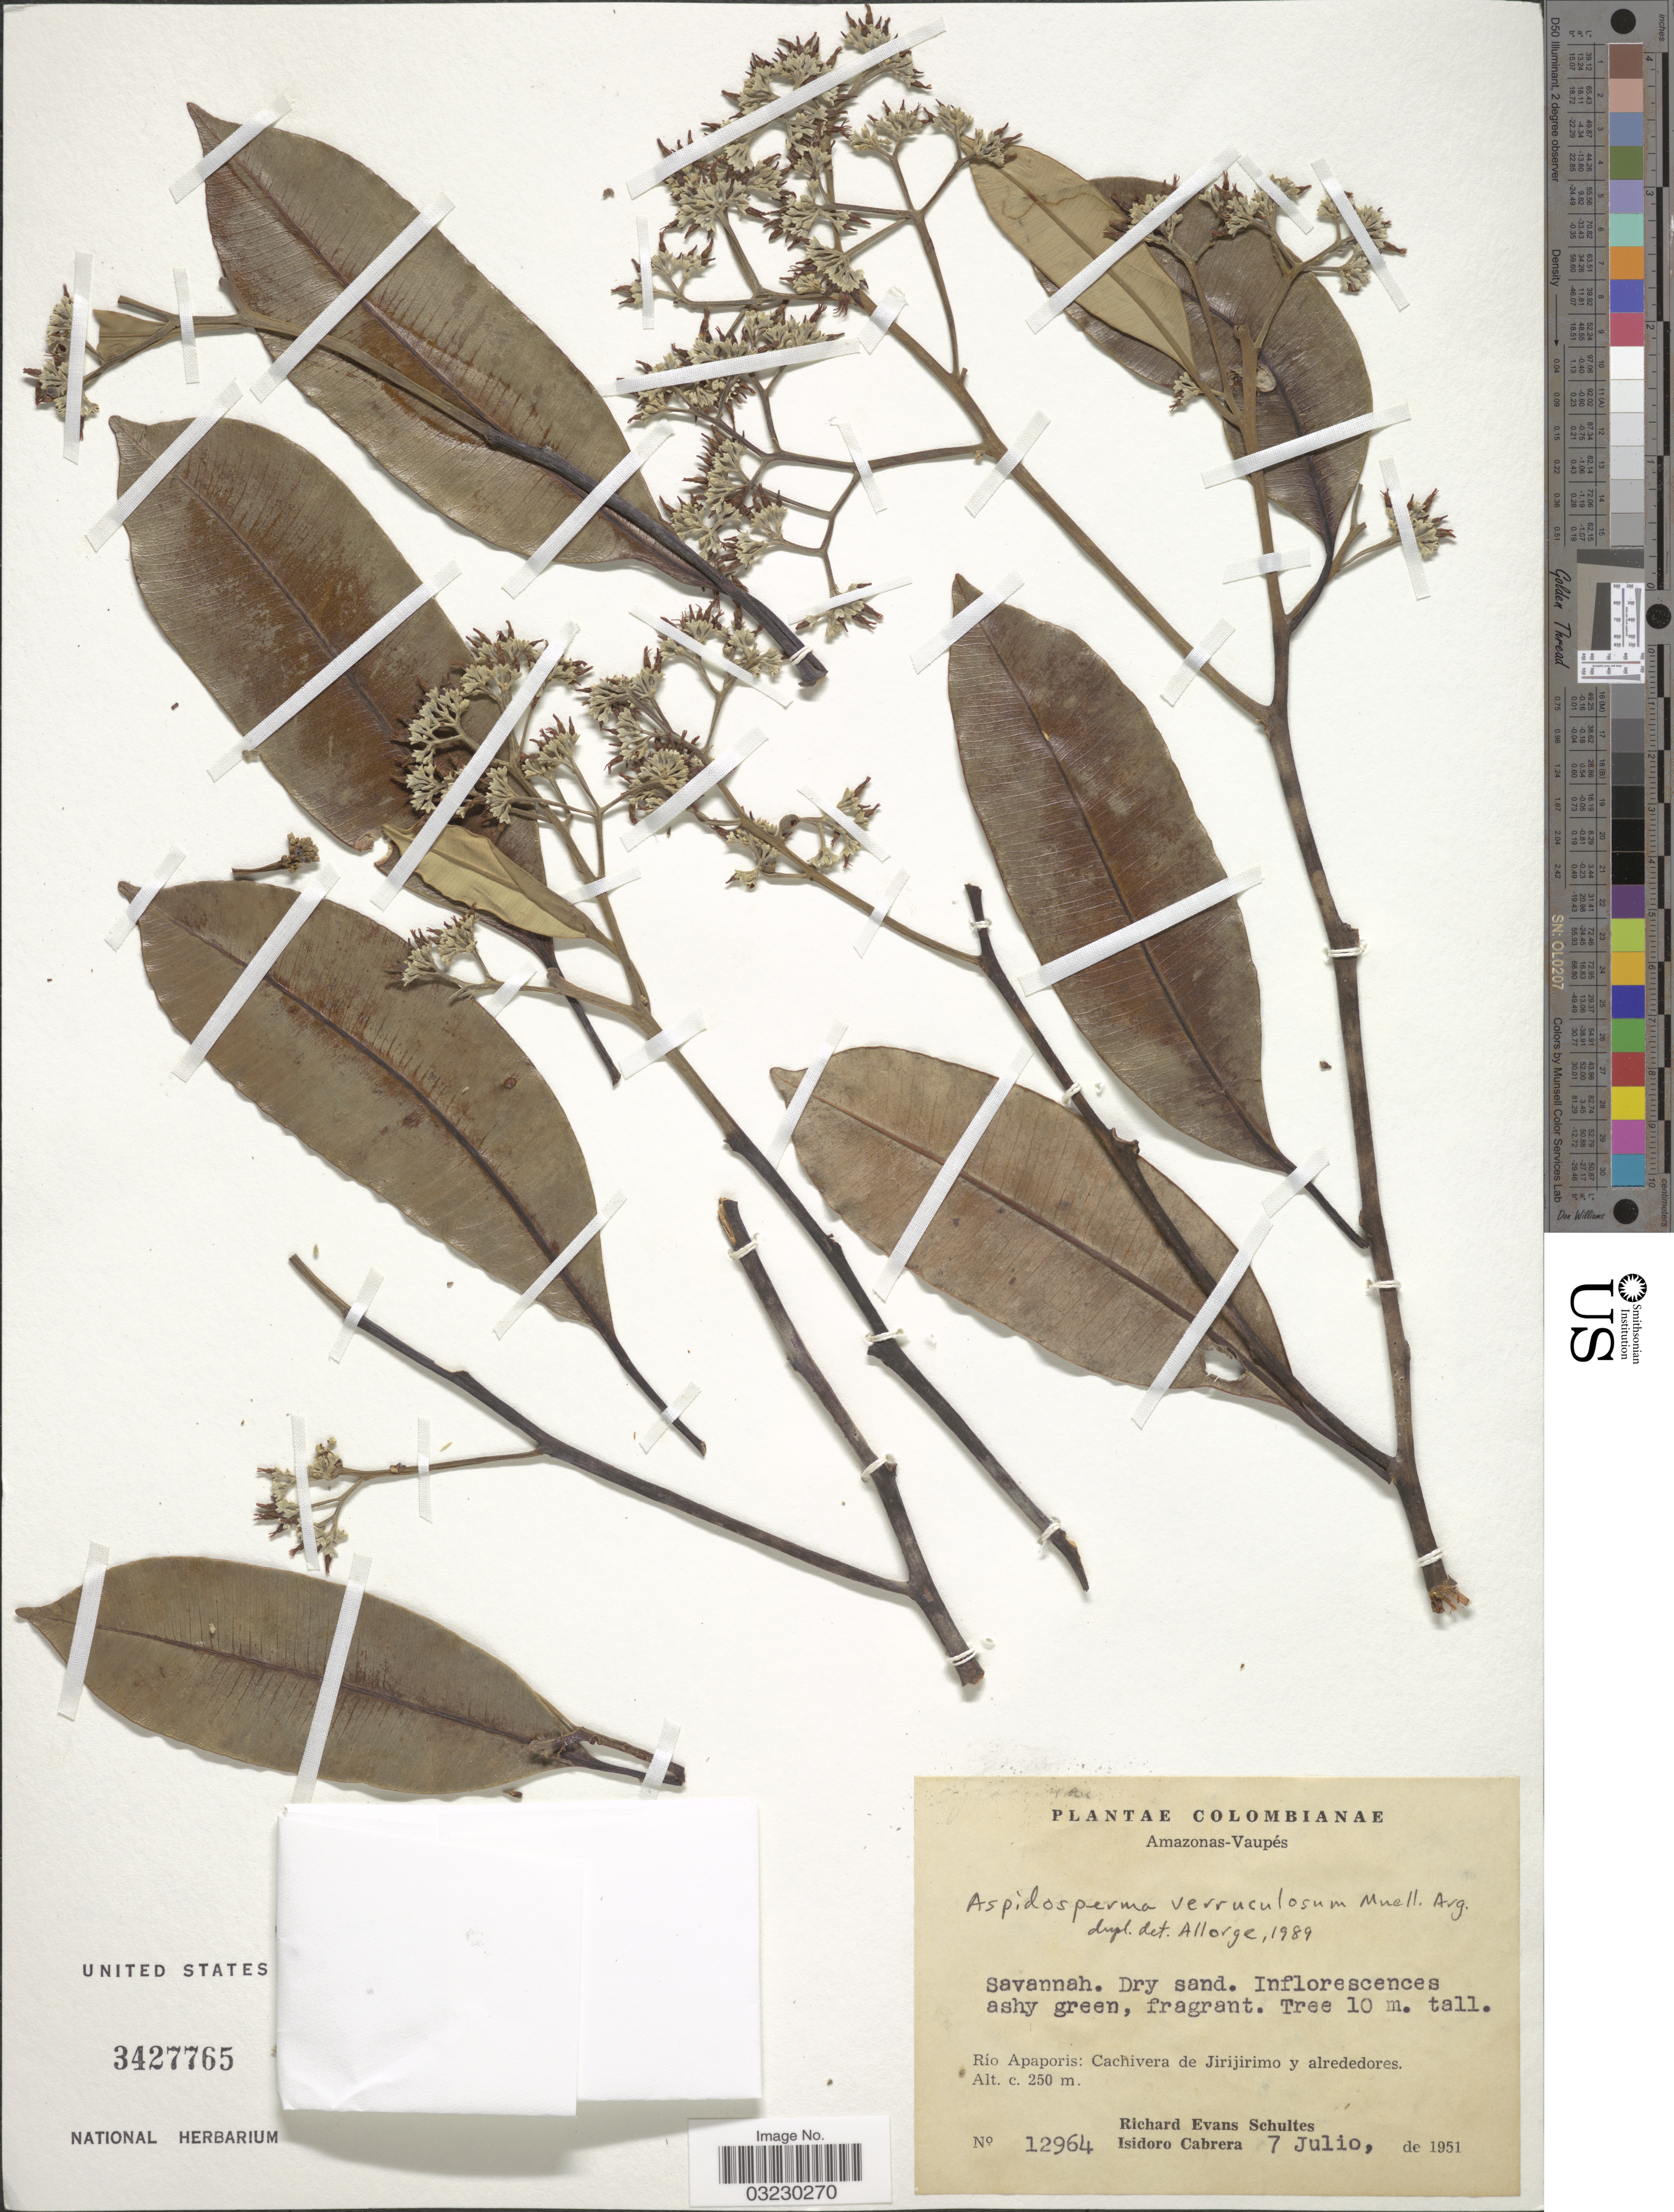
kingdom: Plantae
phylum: Tracheophyta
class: Magnoliopsida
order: Gentianales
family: Apocynaceae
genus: Aspidosperma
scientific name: Aspidosperma verruculosum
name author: Müll. Arg.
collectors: R. E. Schultes & I. Cabrera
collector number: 12964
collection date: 1951-07-07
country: Colombia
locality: Amazonas-Vaupés. Río Apaporis: Cachivera de Jirijirimo y alrededores.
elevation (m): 250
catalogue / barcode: US 3427765